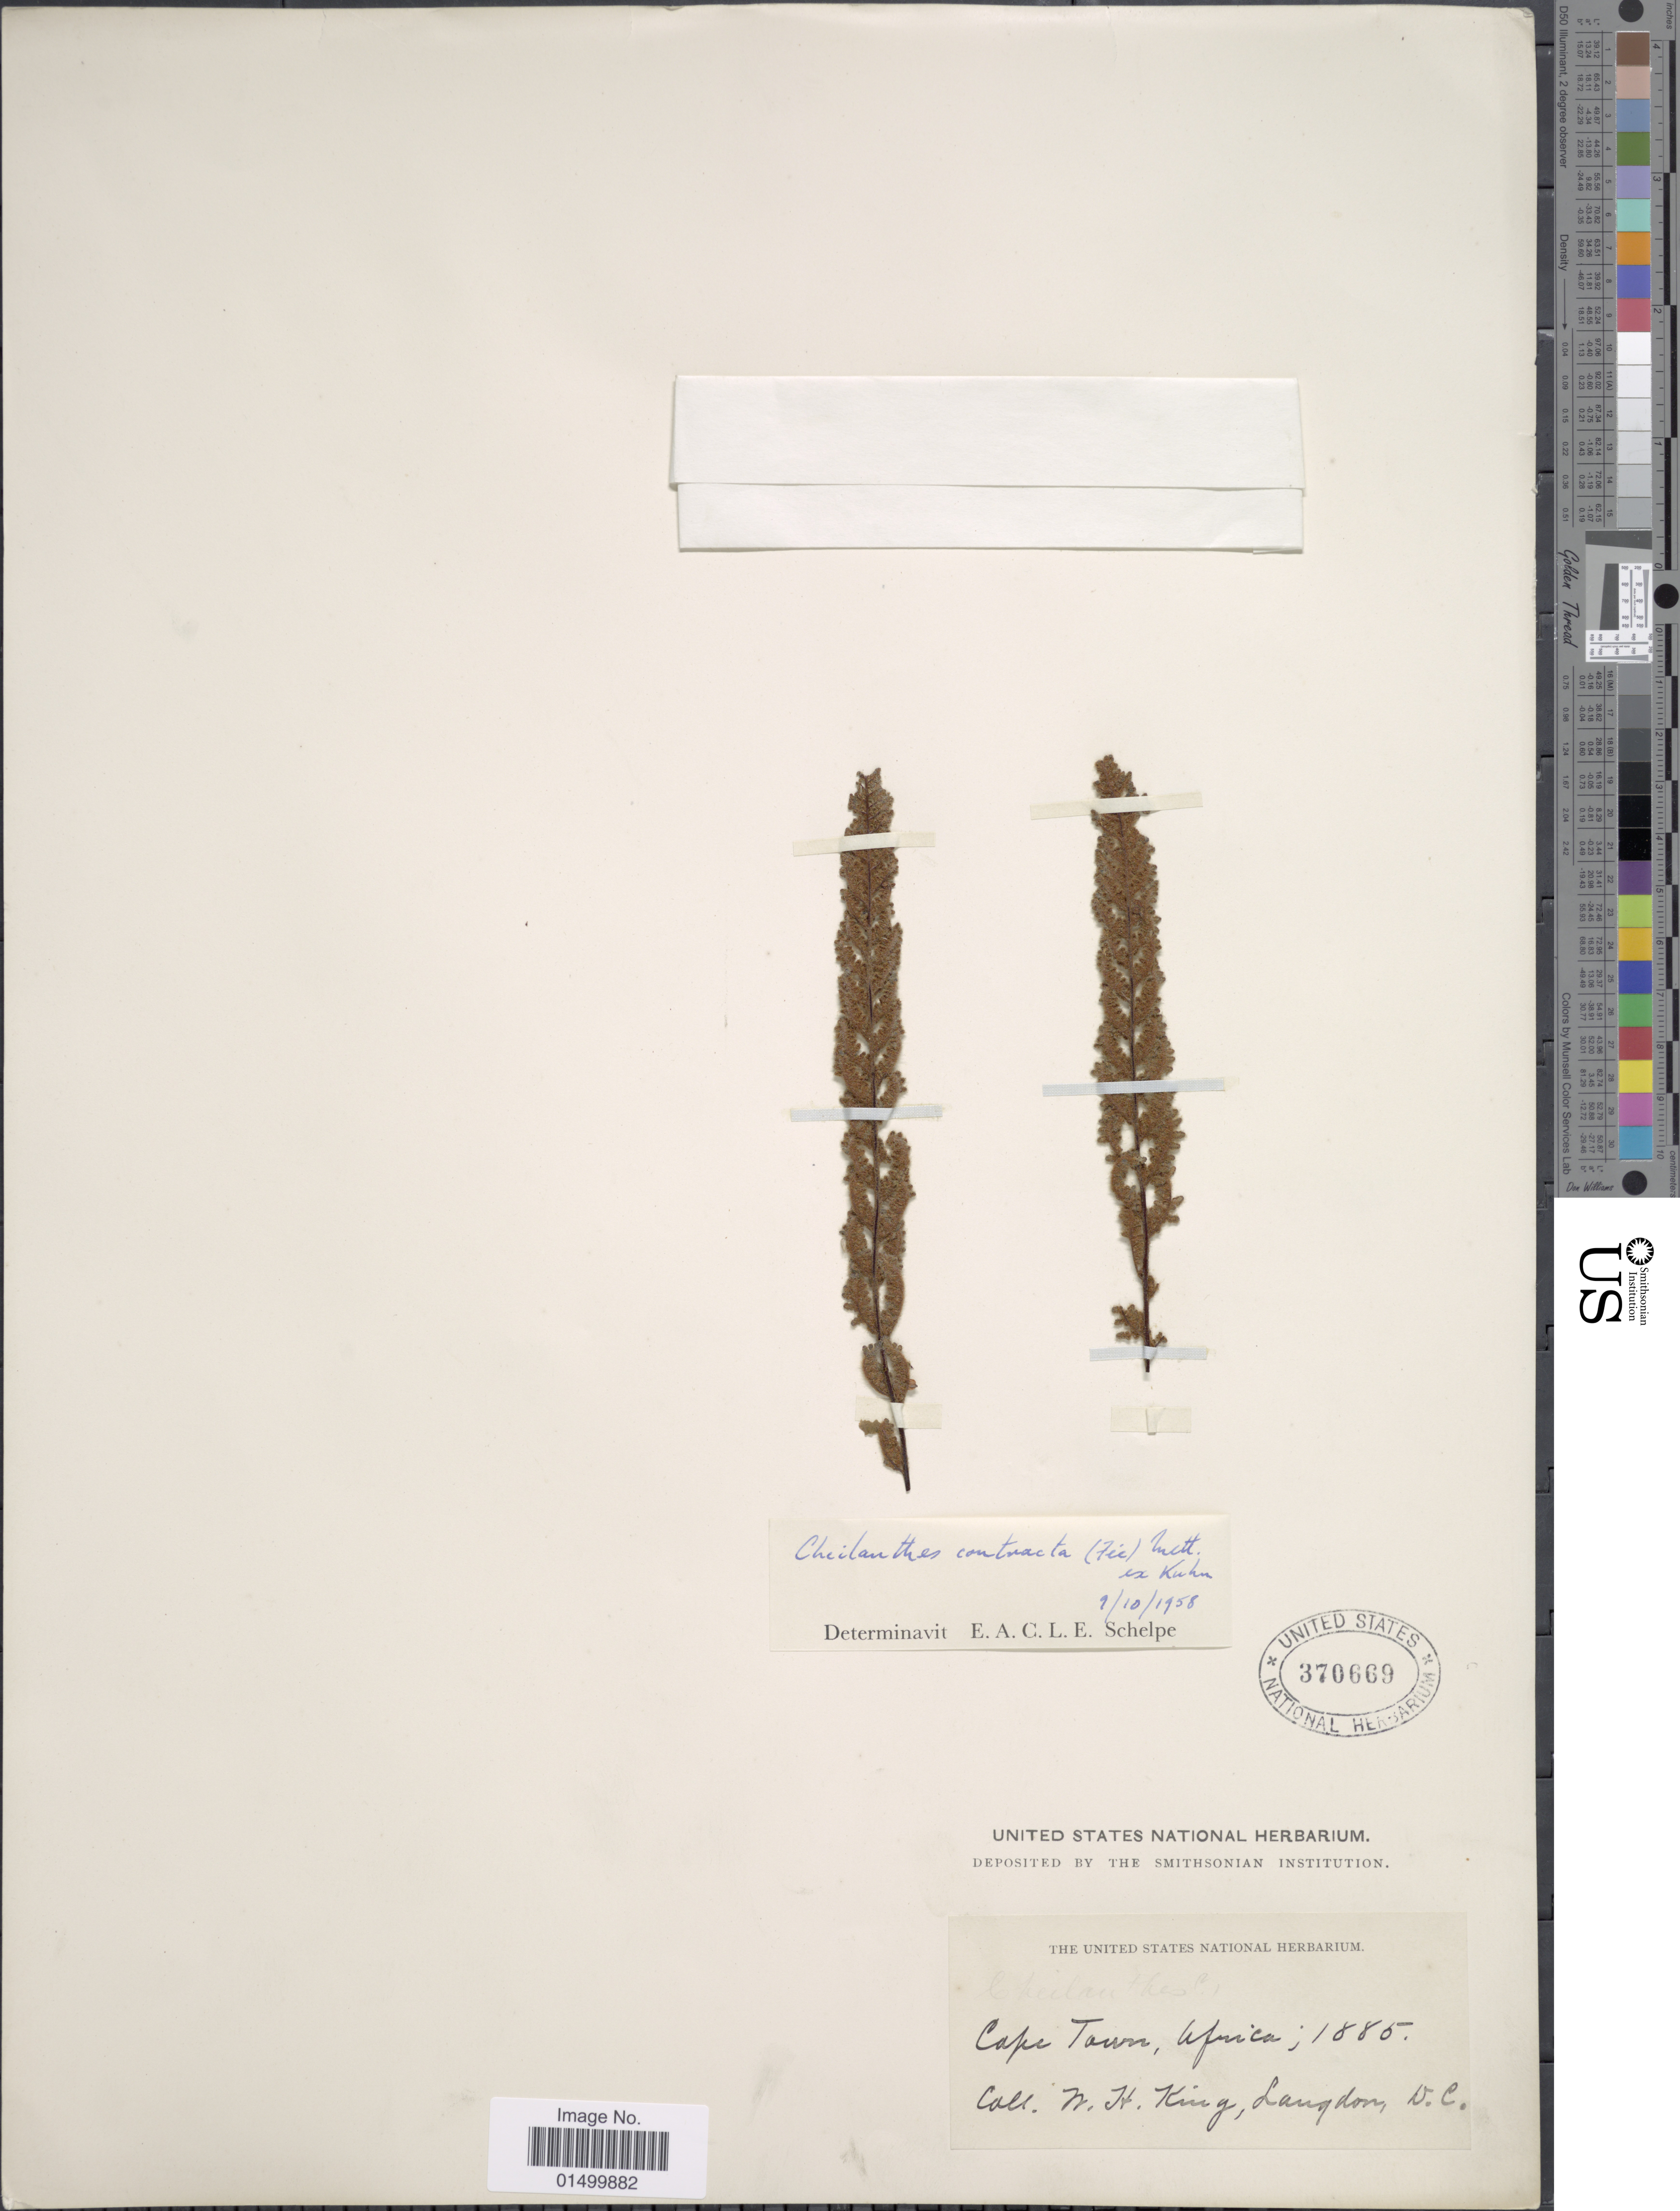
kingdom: Plantae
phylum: Tracheophyta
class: Polypodiopsida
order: Polypodiales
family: Pteridaceae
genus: Cheilanthes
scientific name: Cheilanthes contracta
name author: Kunze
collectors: W. H. King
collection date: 1885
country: South Africa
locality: Cape Town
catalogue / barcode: US 370669